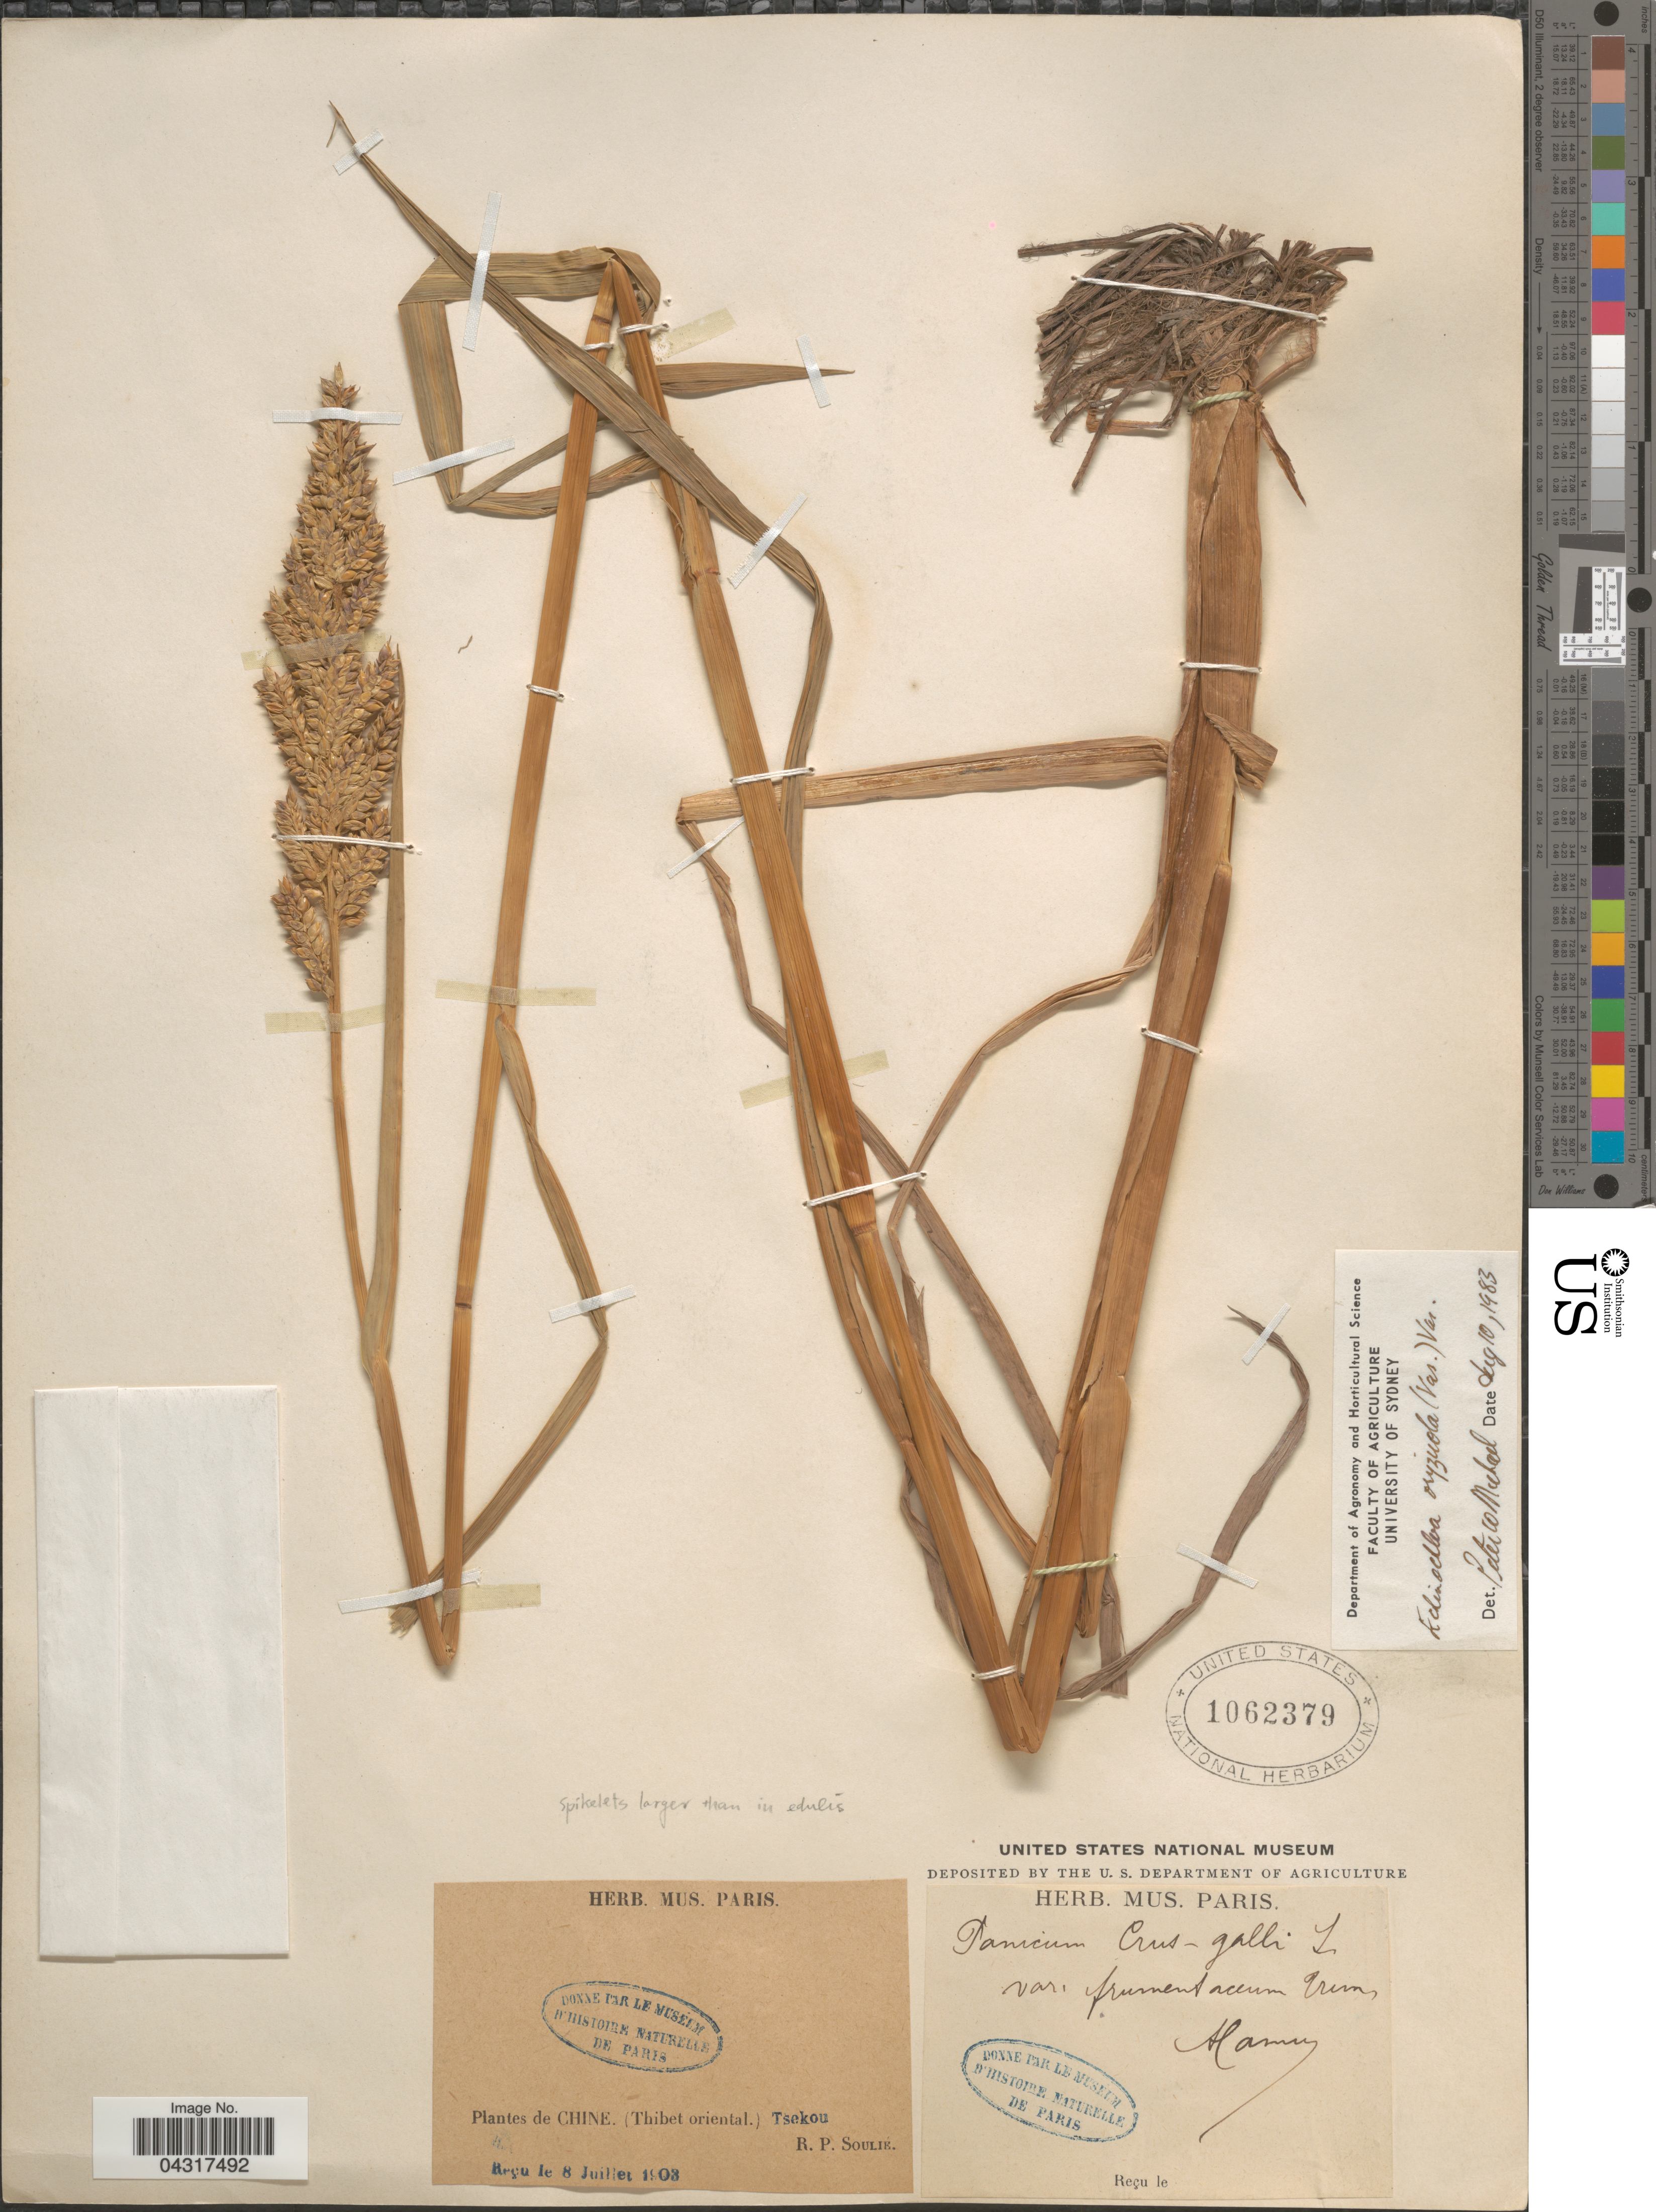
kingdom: Plantae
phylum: Tracheophyta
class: Liliopsida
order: Poales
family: Poaceae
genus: Echinochloa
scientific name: Echinochloa oryzoides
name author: (Ard.) Fritsch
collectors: R. Soulié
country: China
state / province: Xizang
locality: Chine. (Thibet oriental.) Tsekou.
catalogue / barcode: US 1062379